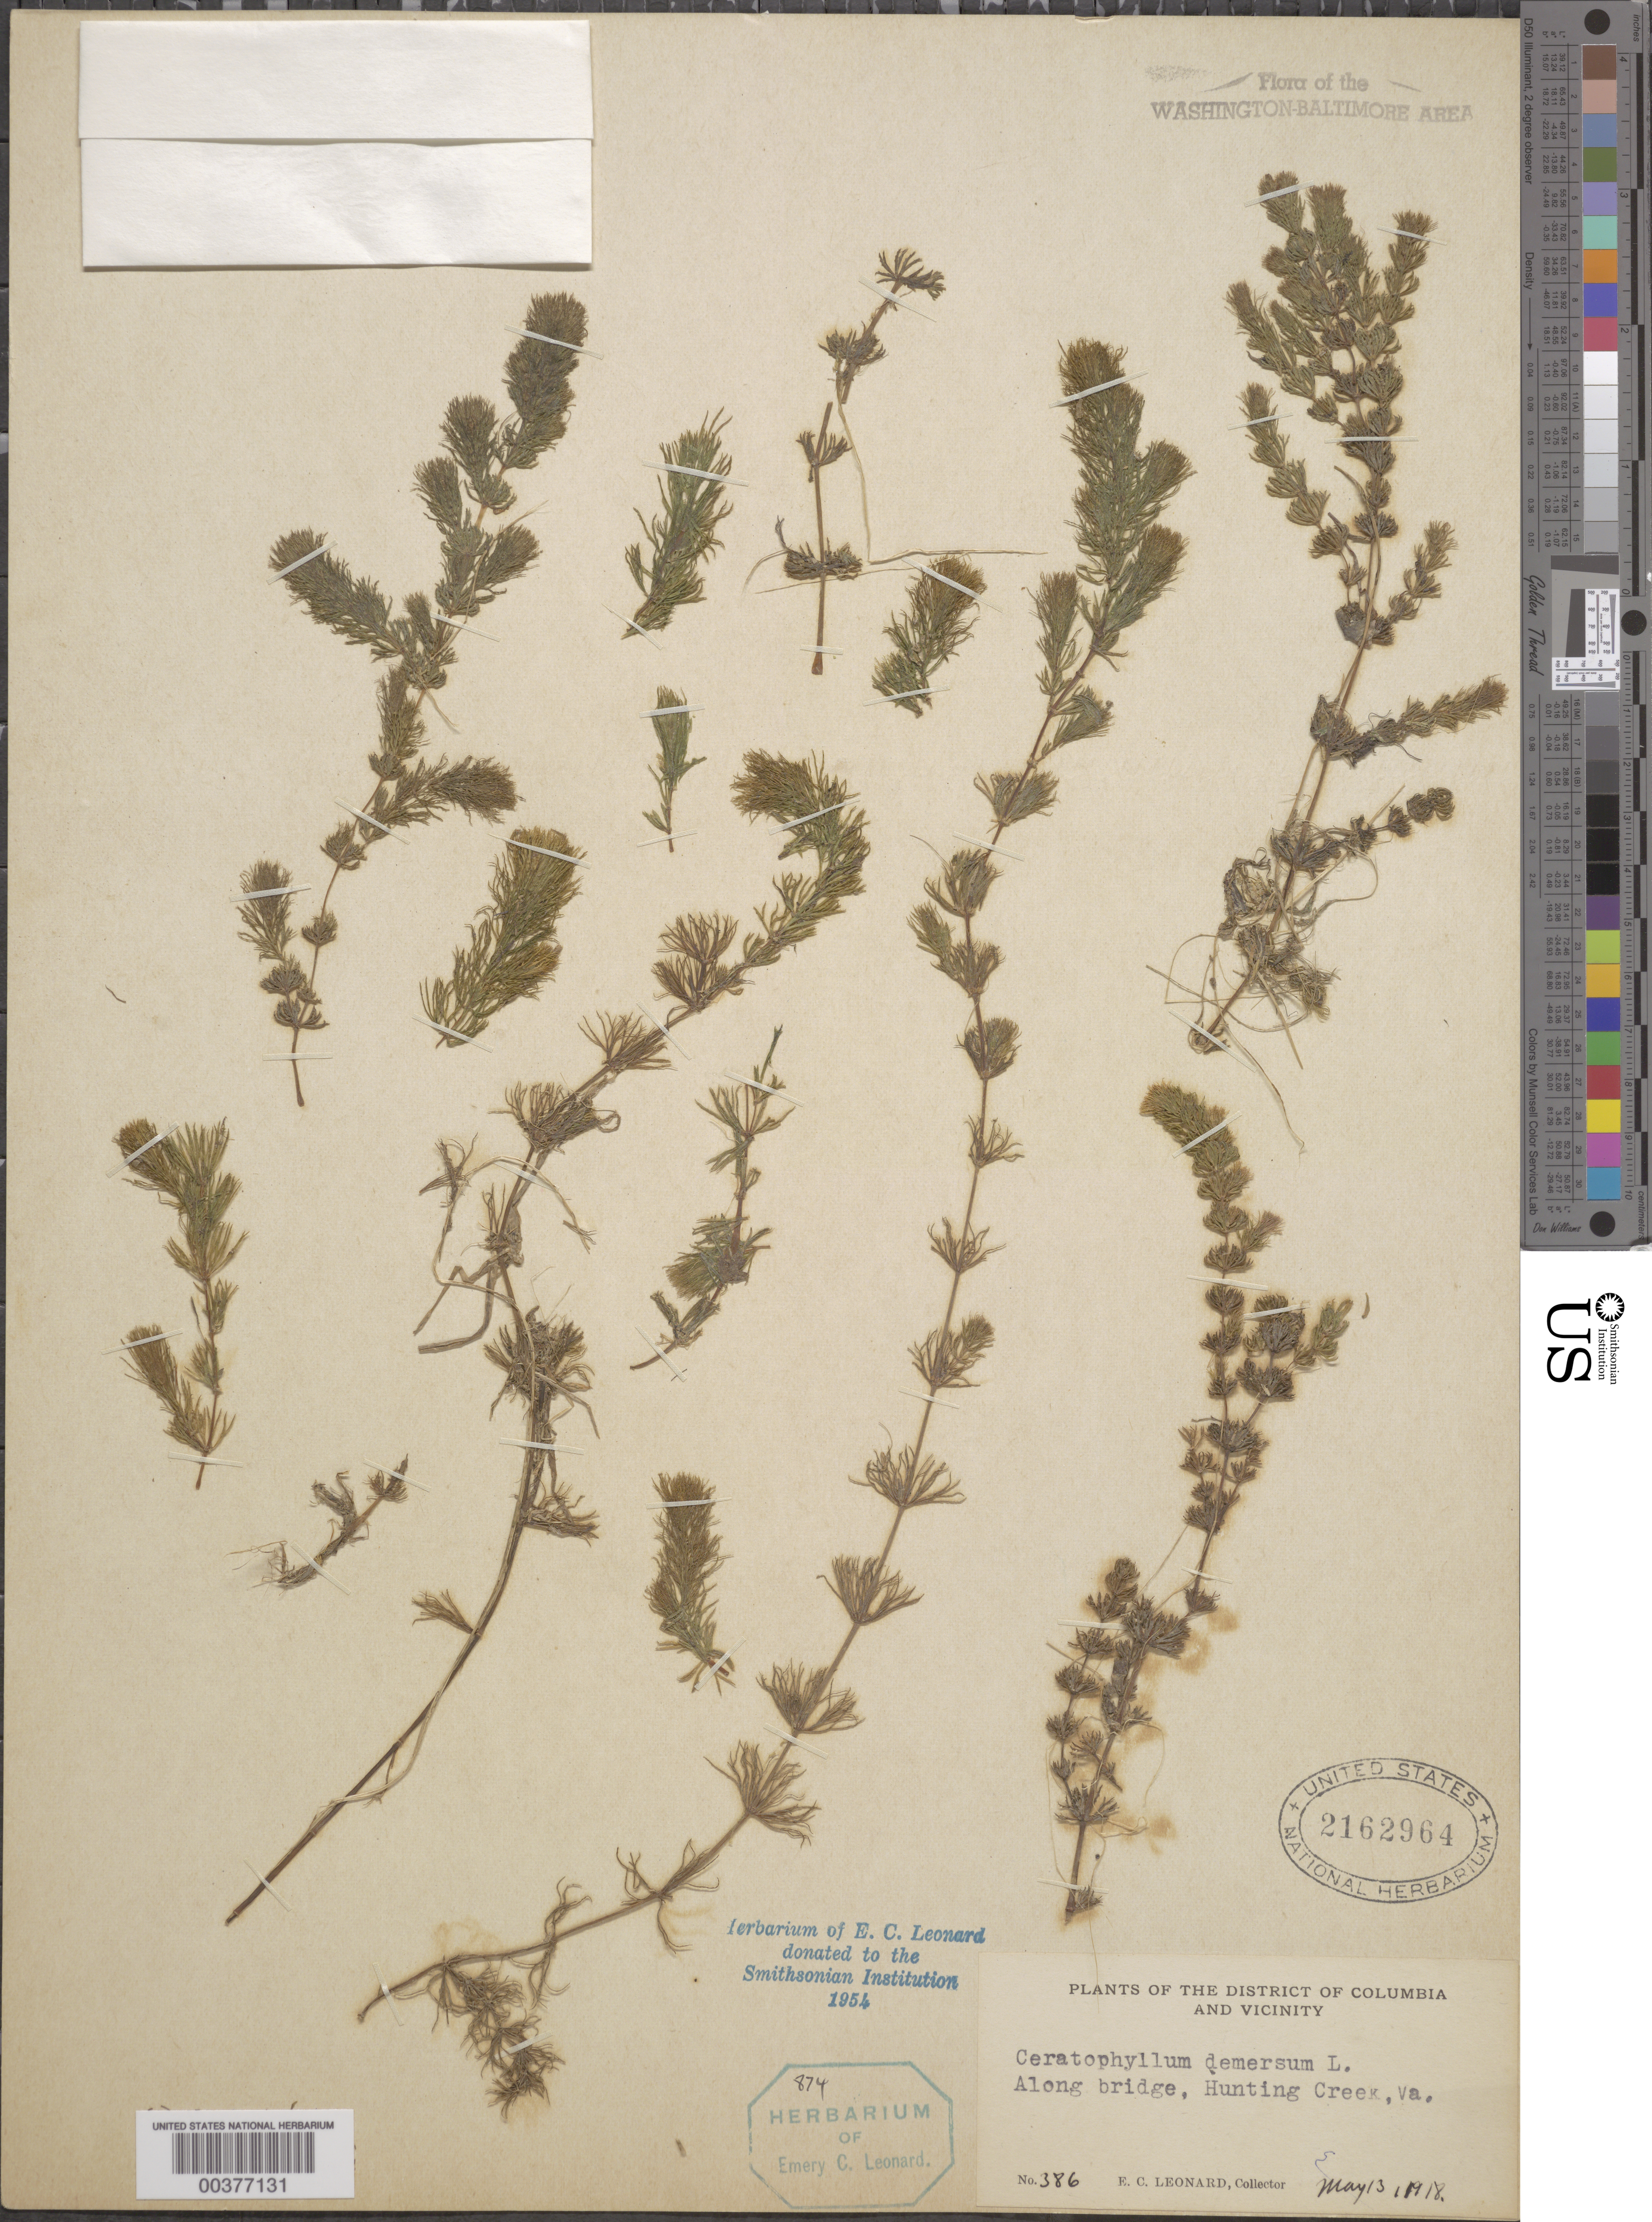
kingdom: Plantae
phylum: Tracheophyta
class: Magnoliopsida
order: Ceratophyllales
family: Ceratophyllaceae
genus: Ceratophyllum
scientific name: Ceratophyllum demersum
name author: L.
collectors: E. C. Leonard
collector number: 386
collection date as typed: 13 May 1918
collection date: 1918-05-13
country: United States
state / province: Virginia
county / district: Fairfax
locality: Hunting Creek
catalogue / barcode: US 2162964